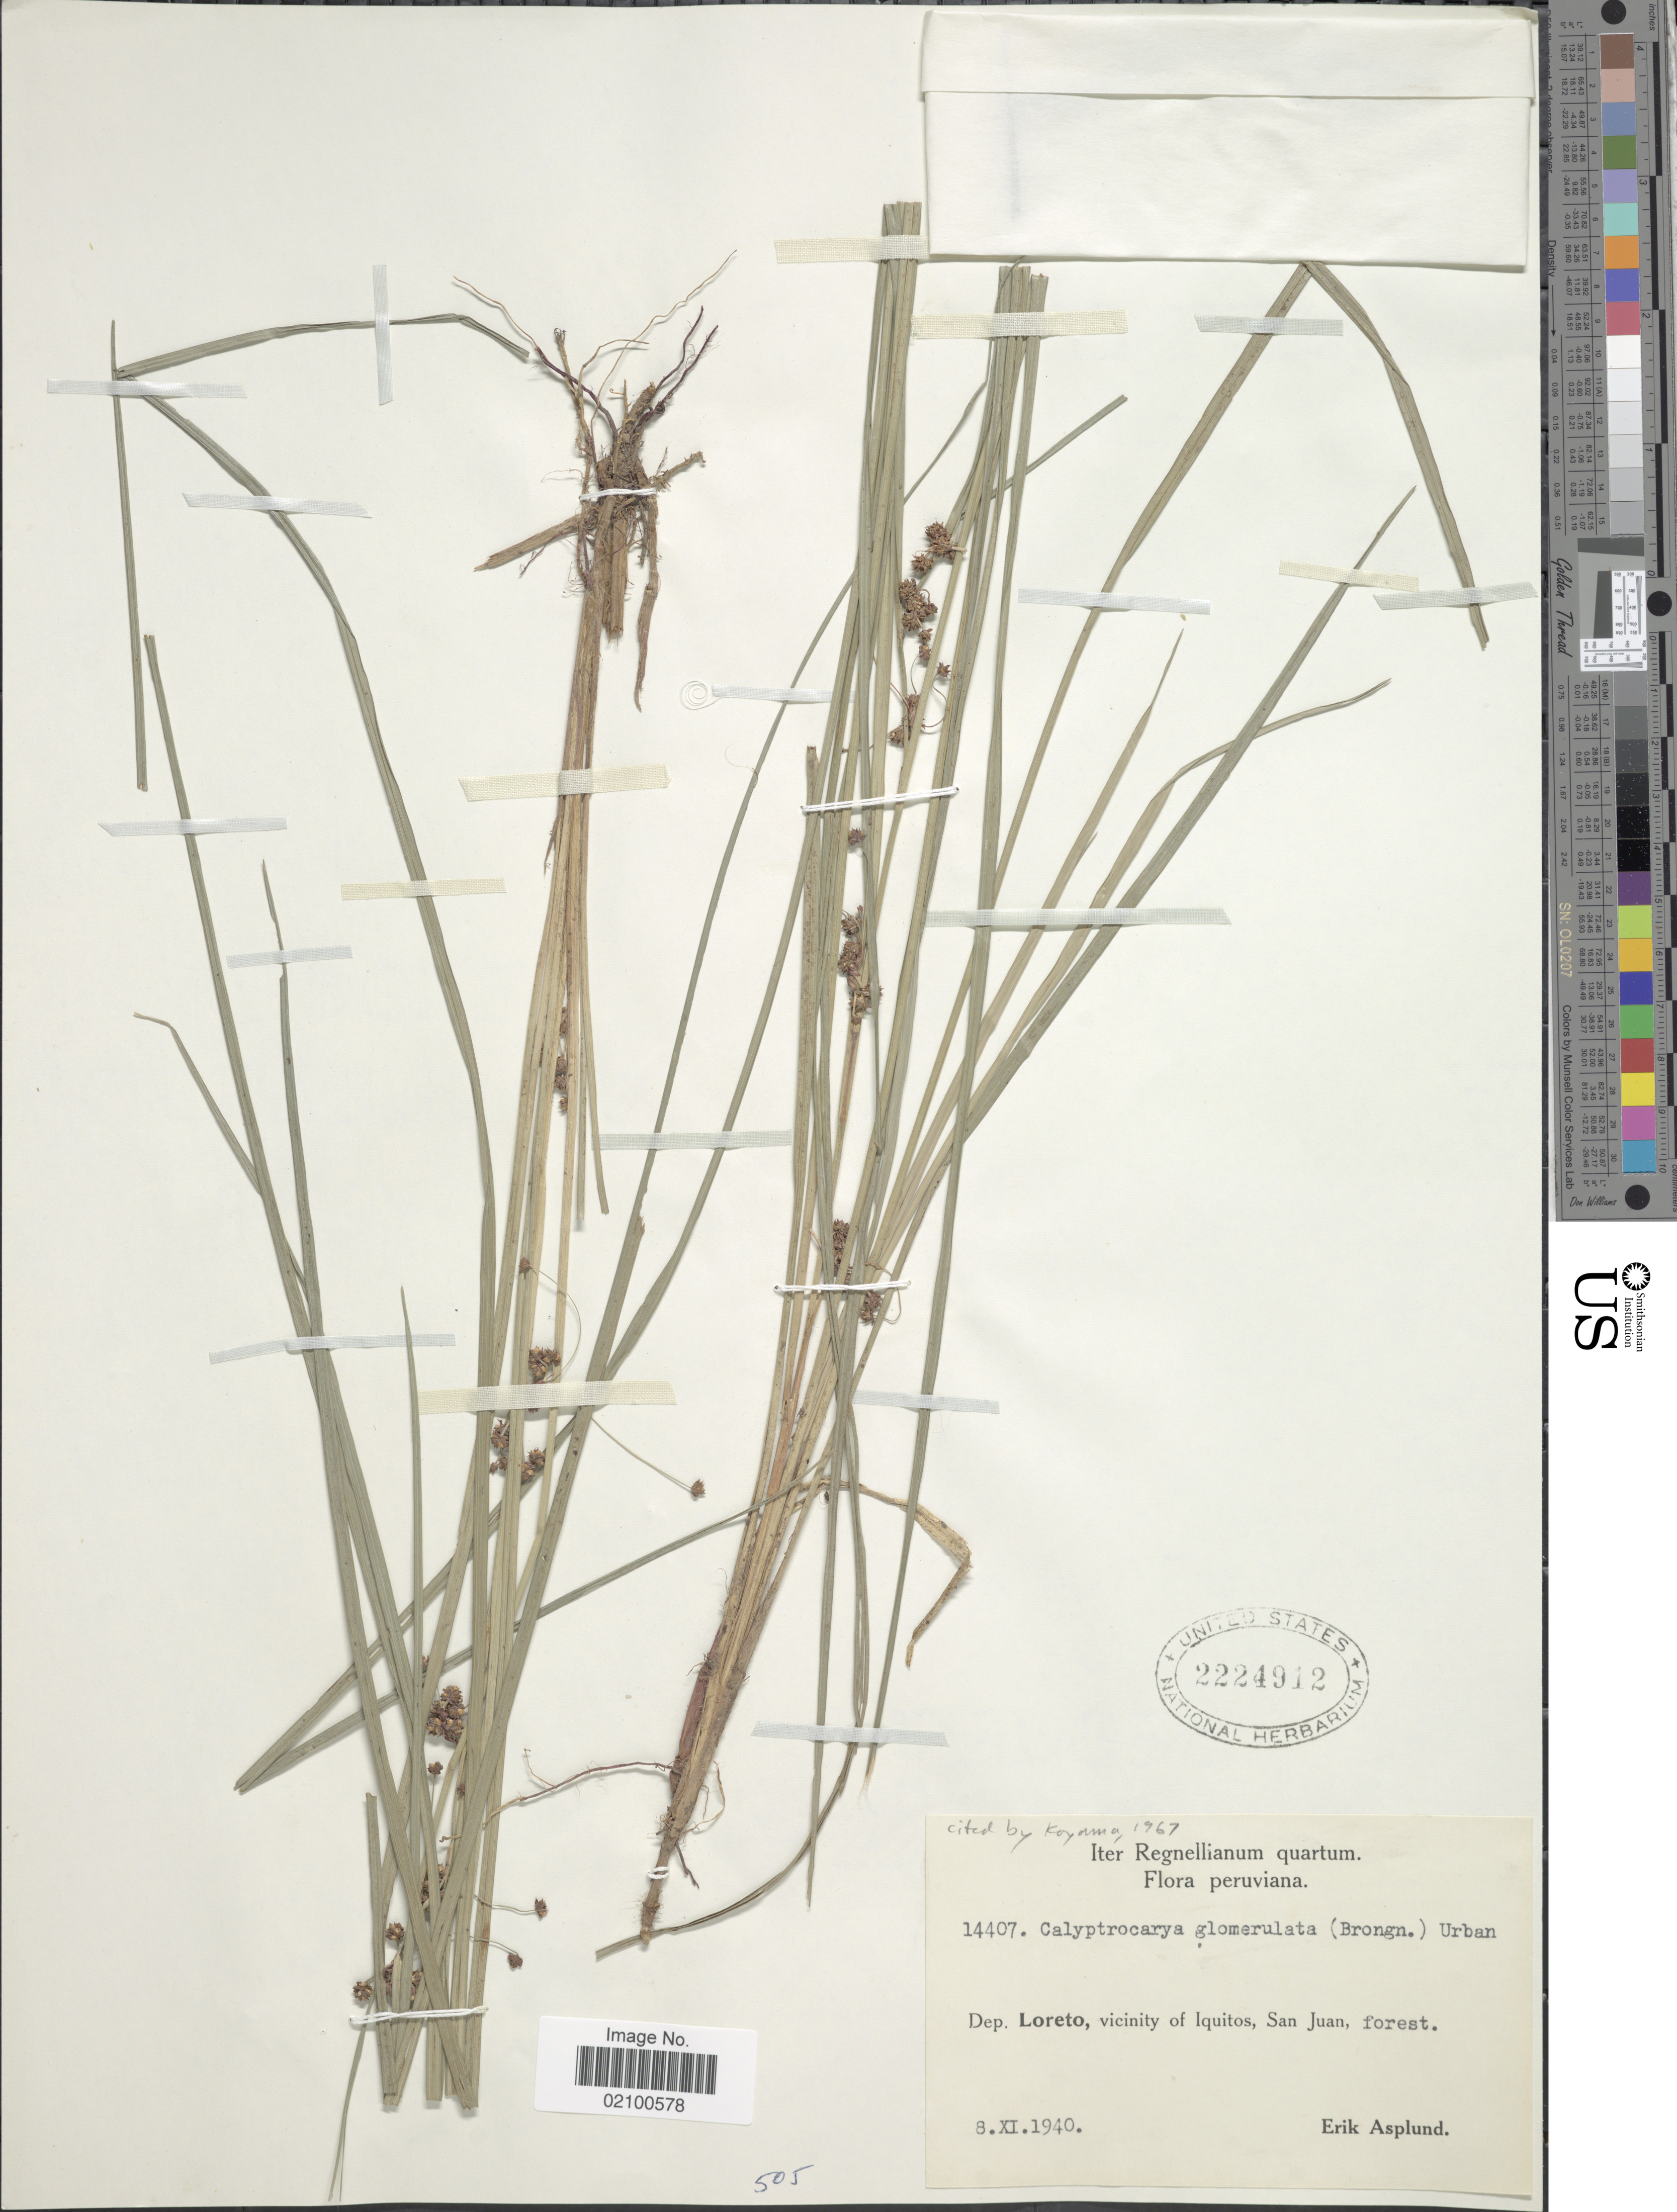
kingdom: Plantae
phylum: Tracheophyta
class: Liliopsida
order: Poales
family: Cyperaceae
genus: Calyptrocarya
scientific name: Calyptrocarya glomerulata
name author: (Brongn.) Urb.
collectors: E. Asplund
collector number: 14407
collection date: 1940-09-08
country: Peru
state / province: Loreto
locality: Dep. Loreto, vicinity of Iquitos, San Juan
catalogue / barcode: US 2224912